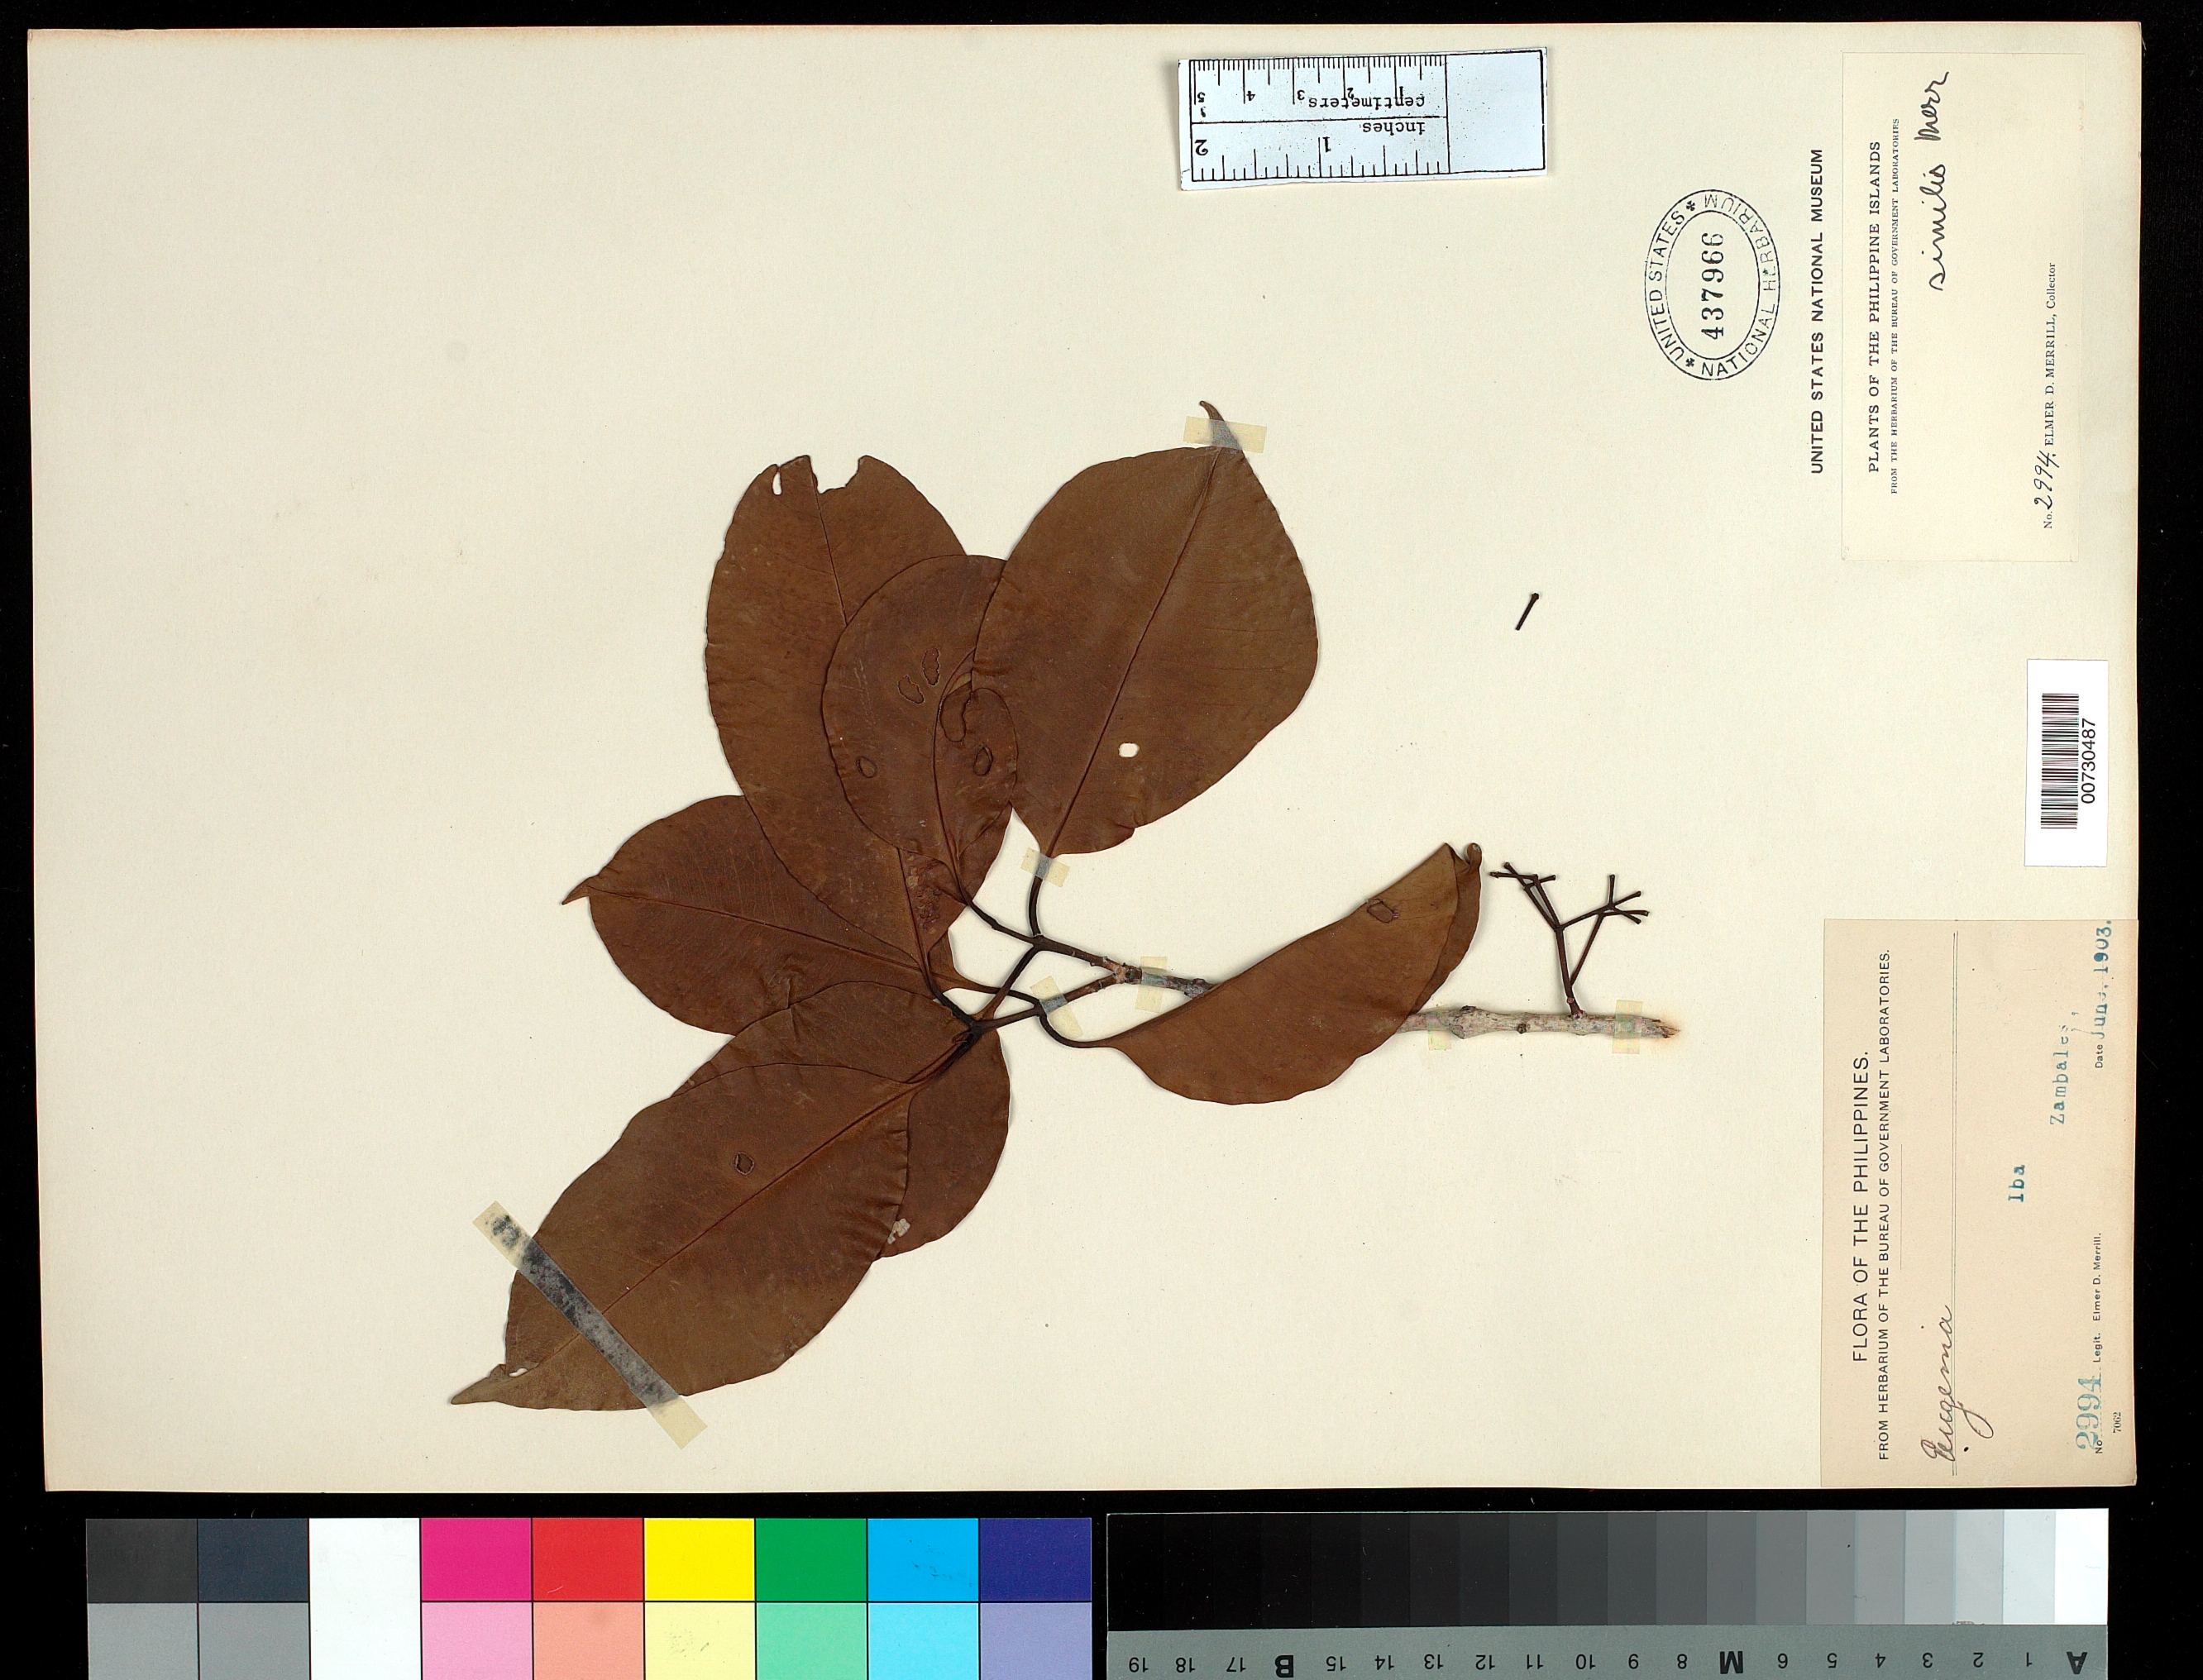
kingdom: Plantae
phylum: Tracheophyta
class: Magnoliopsida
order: Myrtales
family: Myrtaceae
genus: Syzygium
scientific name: Syzygium simile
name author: (Merr.) Merr.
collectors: E. D. Merrill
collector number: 2994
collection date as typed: Jun 1903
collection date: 1903-06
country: Philippines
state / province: Central Luzon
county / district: Zambales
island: Luzon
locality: Botolan.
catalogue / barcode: US 437966